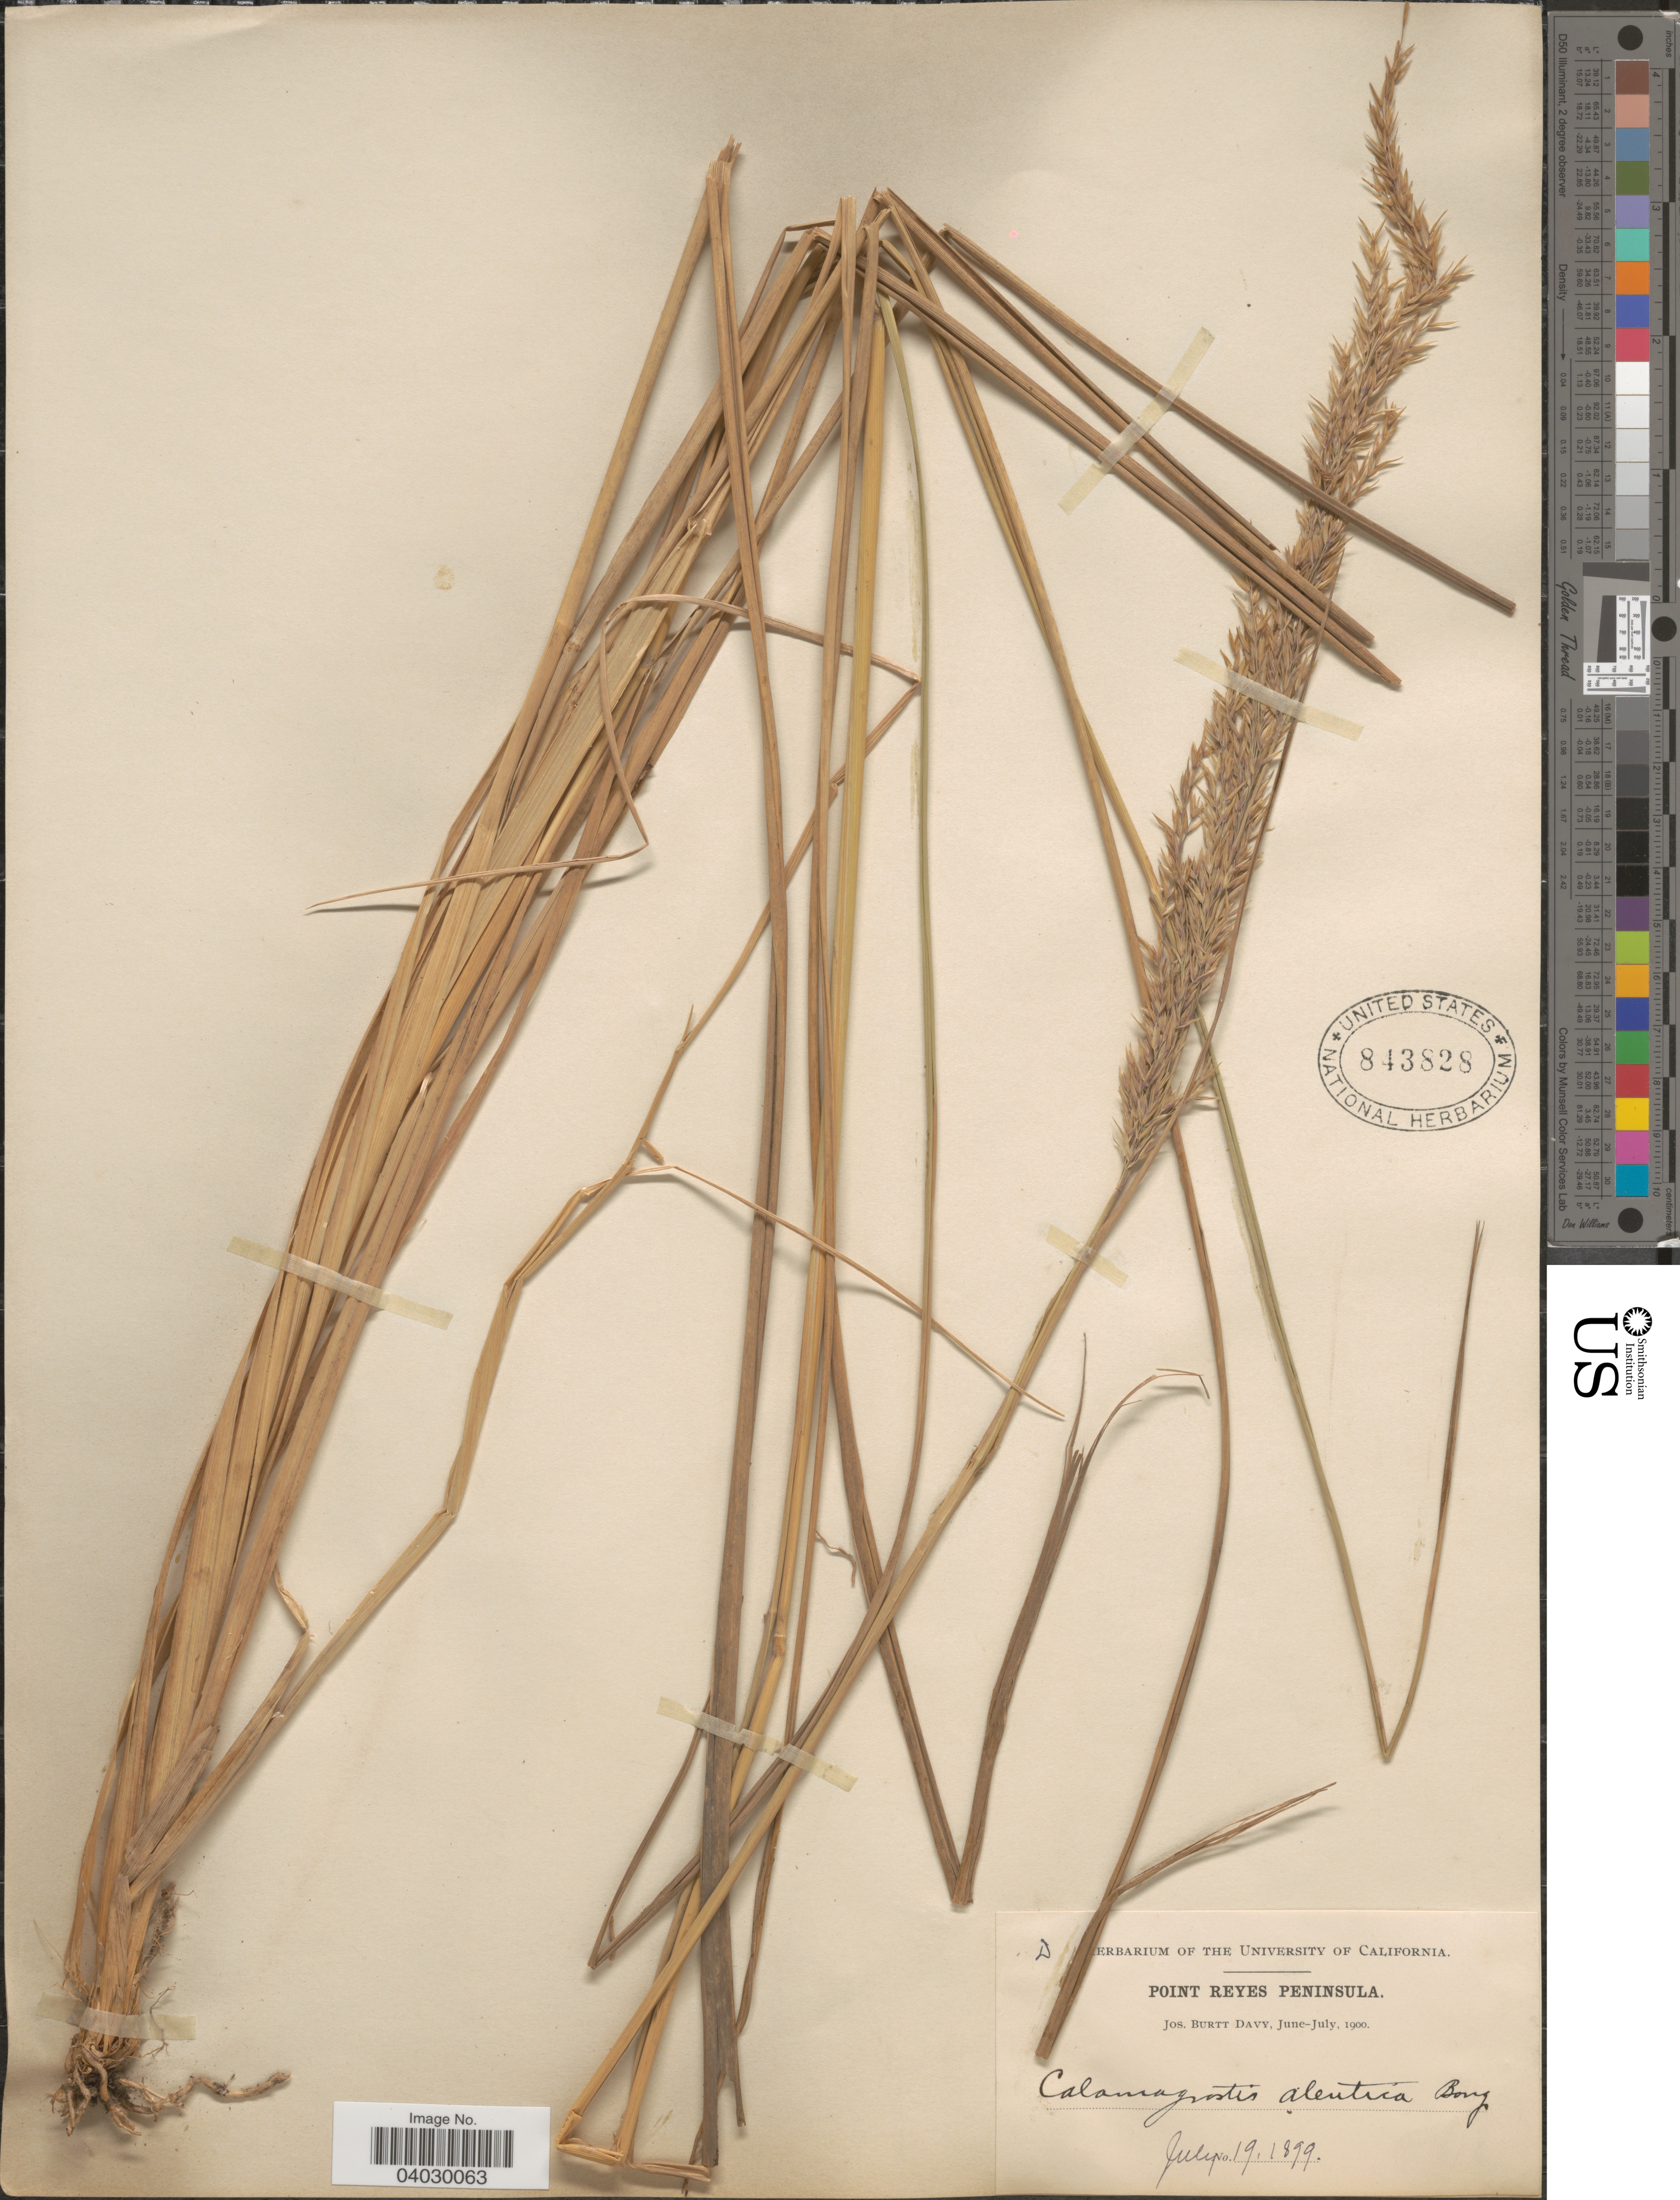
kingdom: Plantae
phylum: Tracheophyta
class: Liliopsida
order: Poales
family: Poaceae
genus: Calamagrostis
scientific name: Calamagrostis nutkaensis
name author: (J. Presl) Steud.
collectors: J. Burtt Davy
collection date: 1899-07-19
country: United States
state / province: California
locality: Point Reyes Peninsula.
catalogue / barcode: US 843828